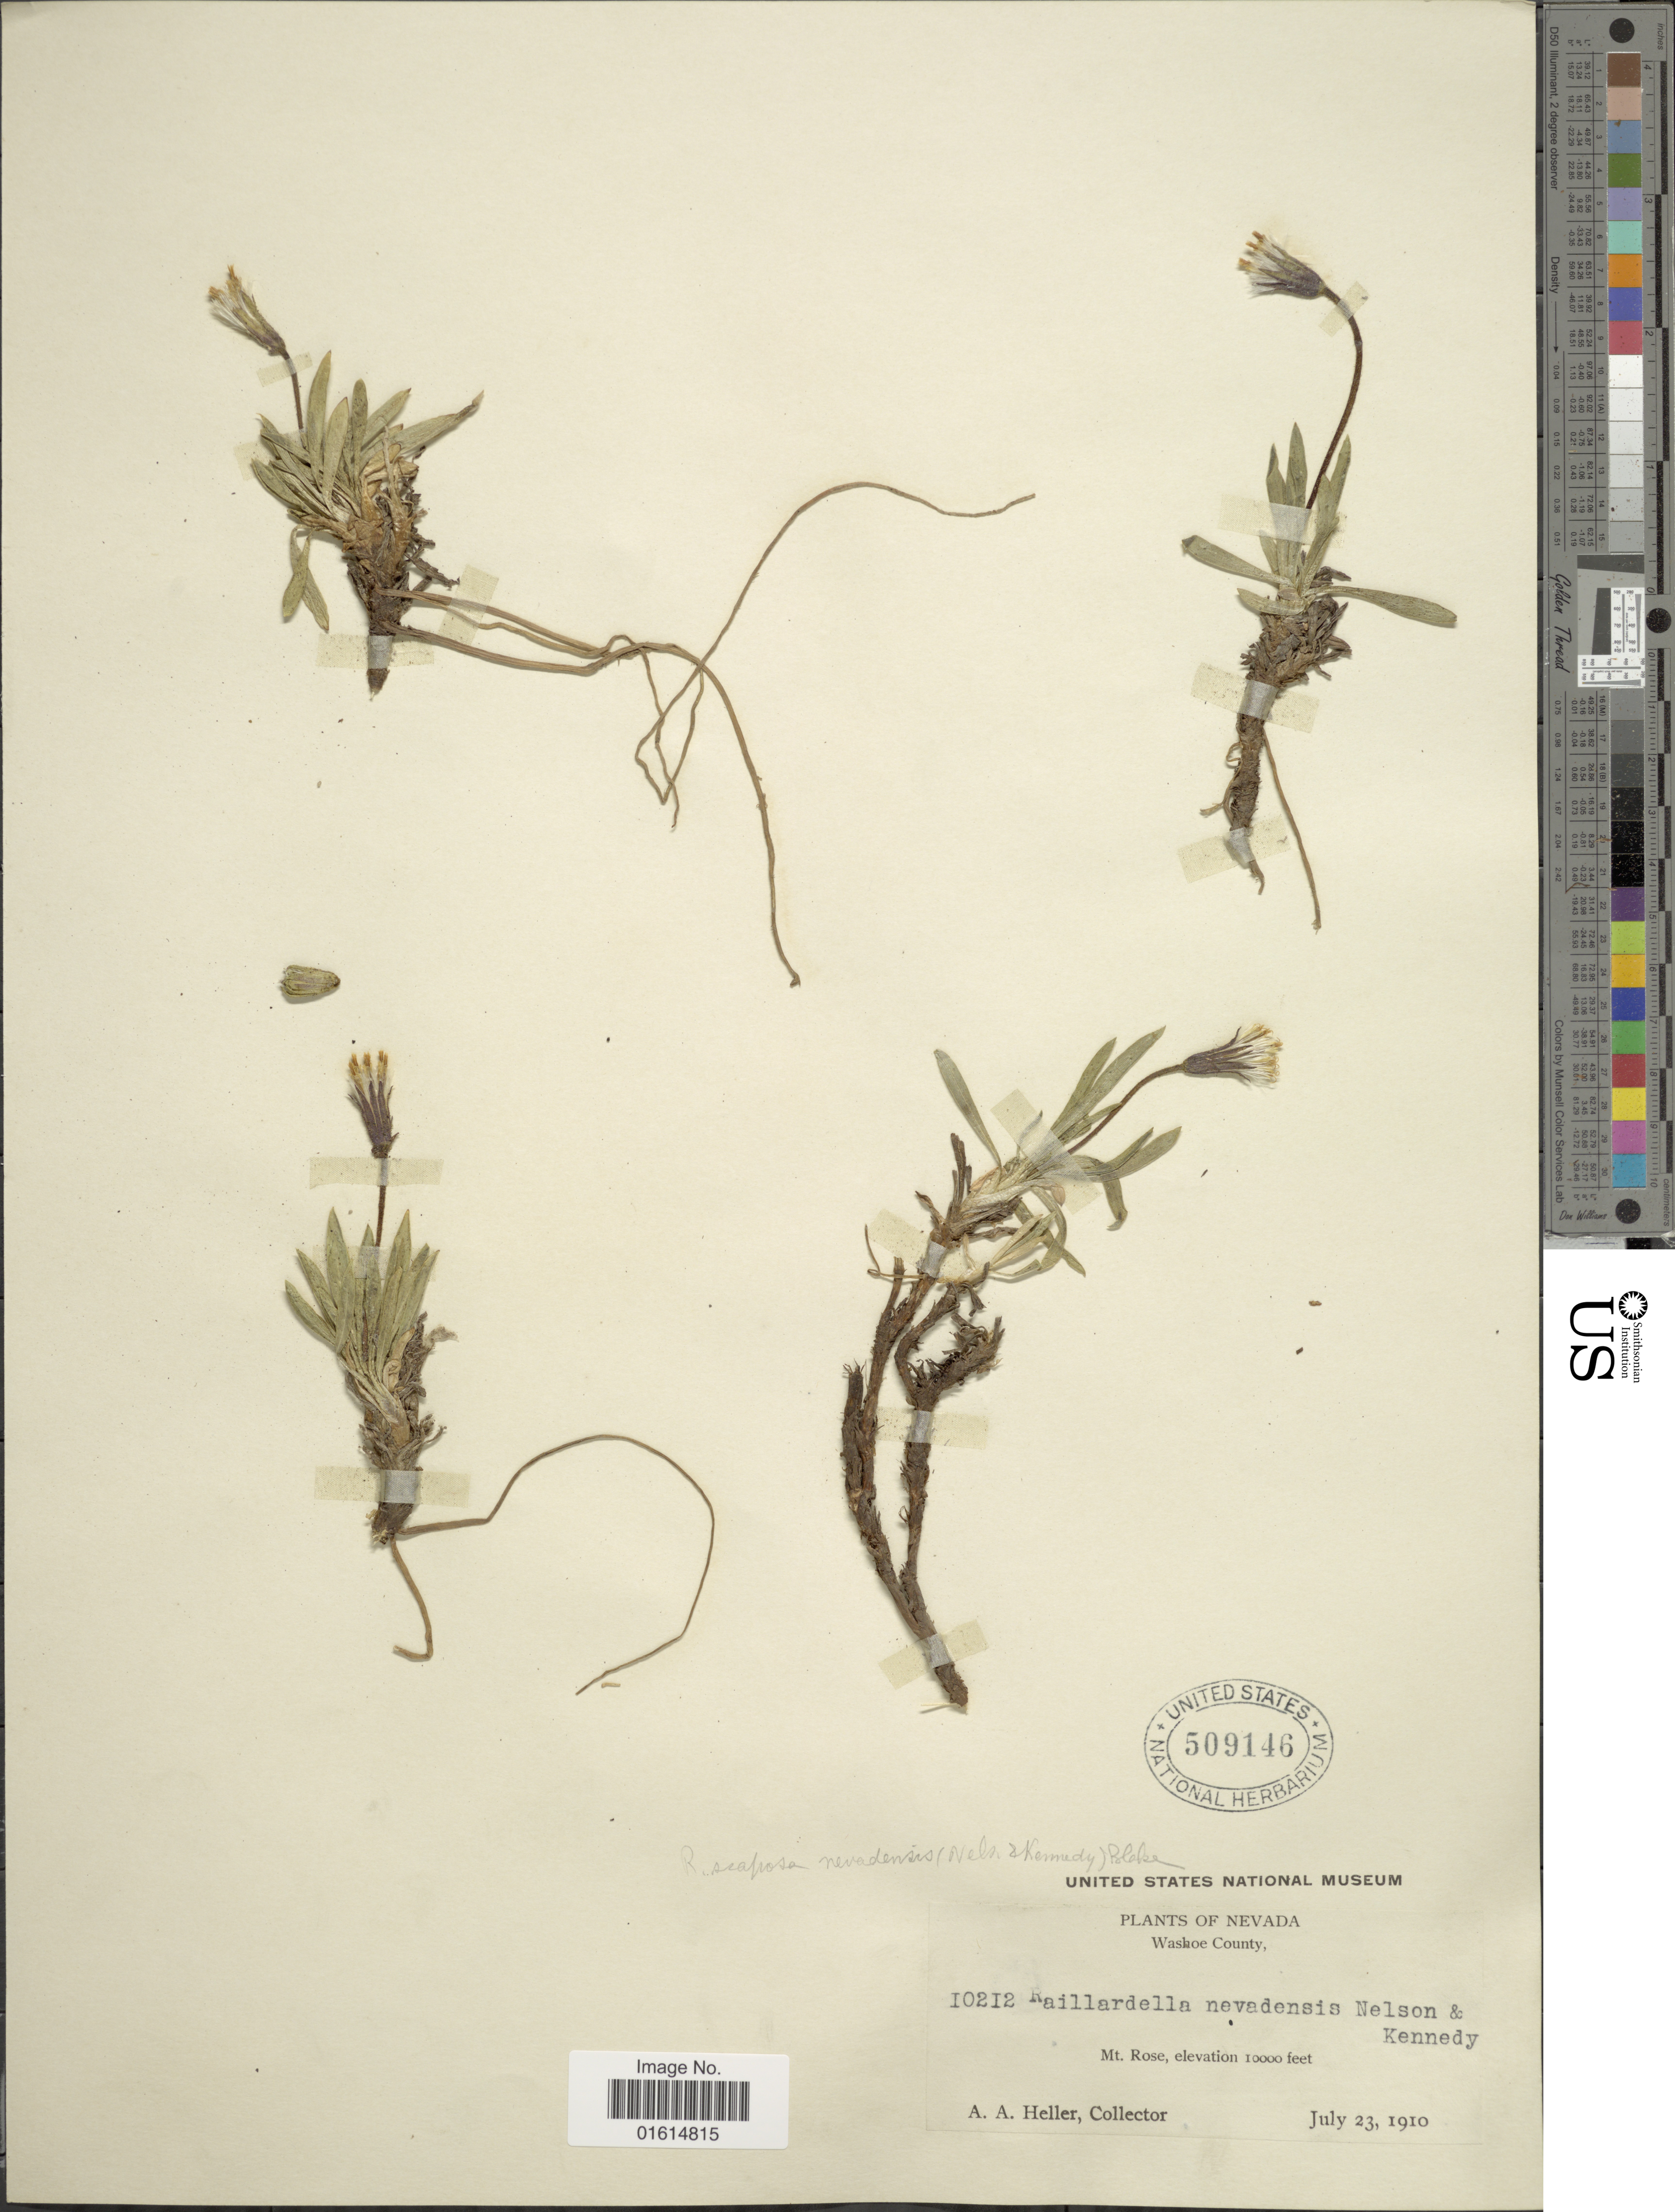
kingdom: Plantae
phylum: Tracheophyta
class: Magnoliopsida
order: Asterales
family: Asteraceae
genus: Raillardella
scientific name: Raillardella scaposa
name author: A. Gray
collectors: A. A. Heller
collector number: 10212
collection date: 1910-07-23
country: United States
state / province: Nevada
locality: Washoe County, Mt. Rose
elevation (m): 3048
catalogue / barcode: US 509146